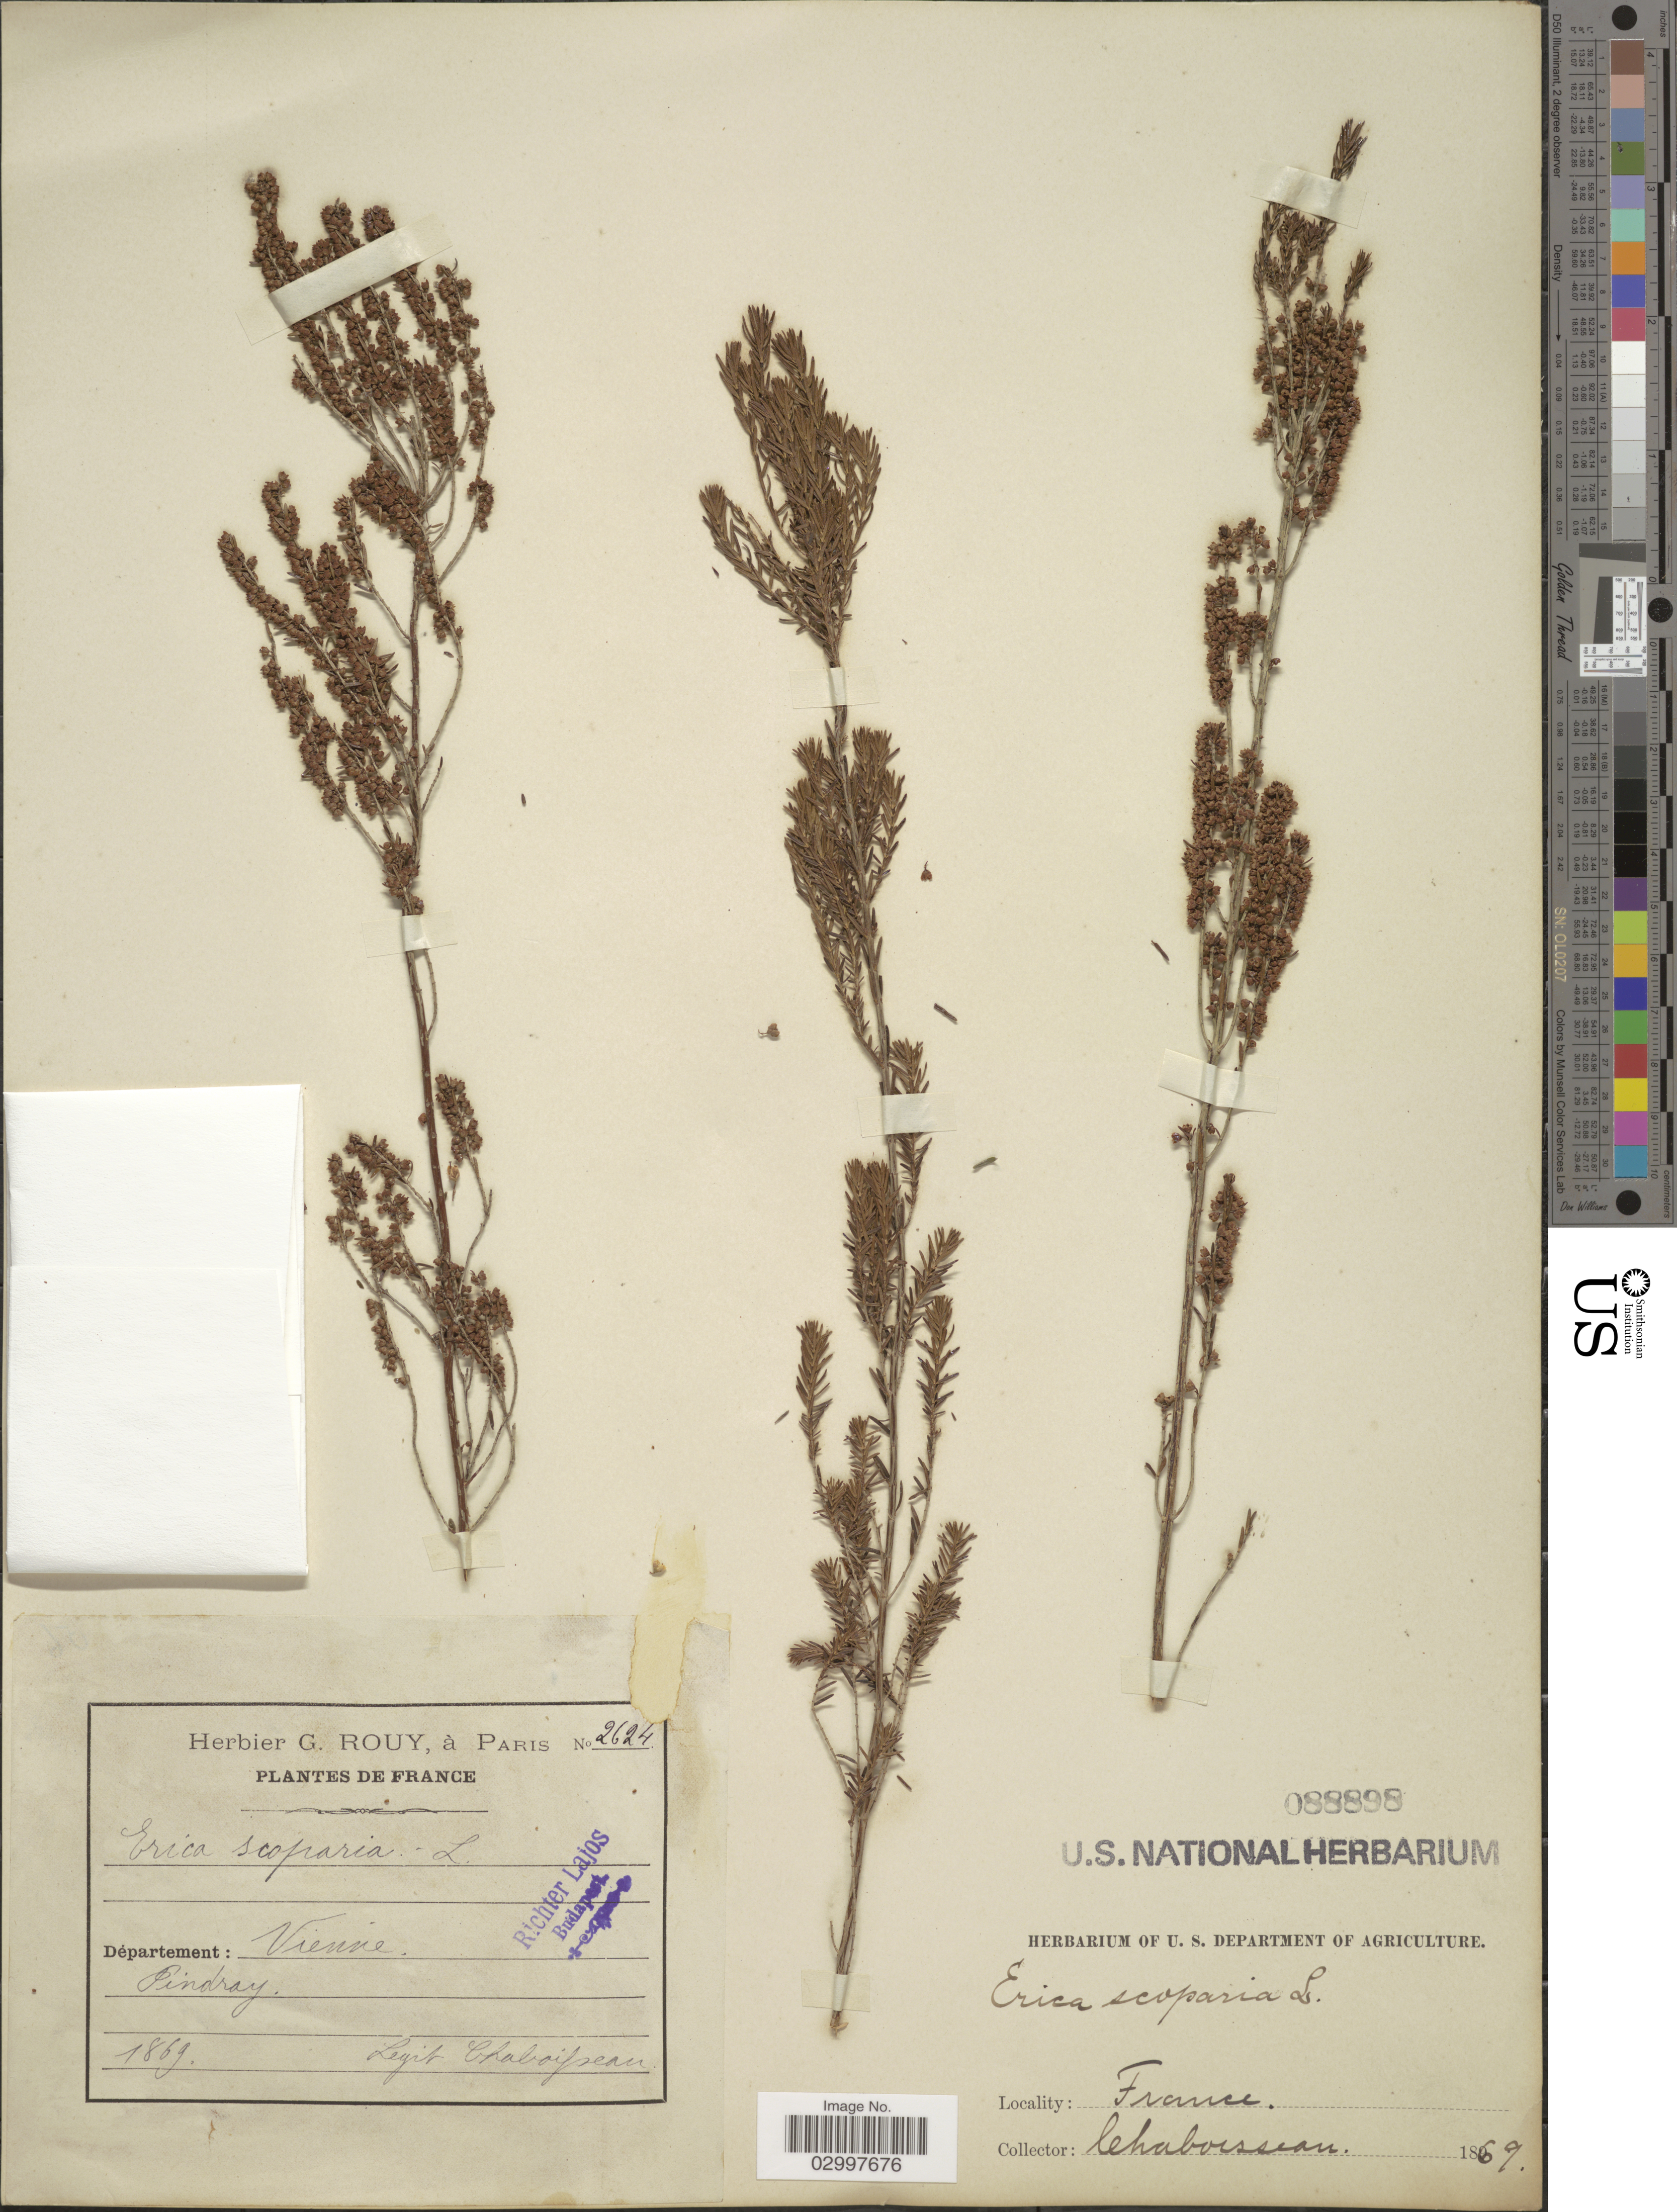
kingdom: Plantae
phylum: Tracheophyta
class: Magnoliopsida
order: Ericales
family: Ericaceae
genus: Erica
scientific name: Erica scoparia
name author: L.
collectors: Chaboisseau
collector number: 2624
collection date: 1869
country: France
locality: Département: Vienne. Findray [interpreted].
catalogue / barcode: US 88898